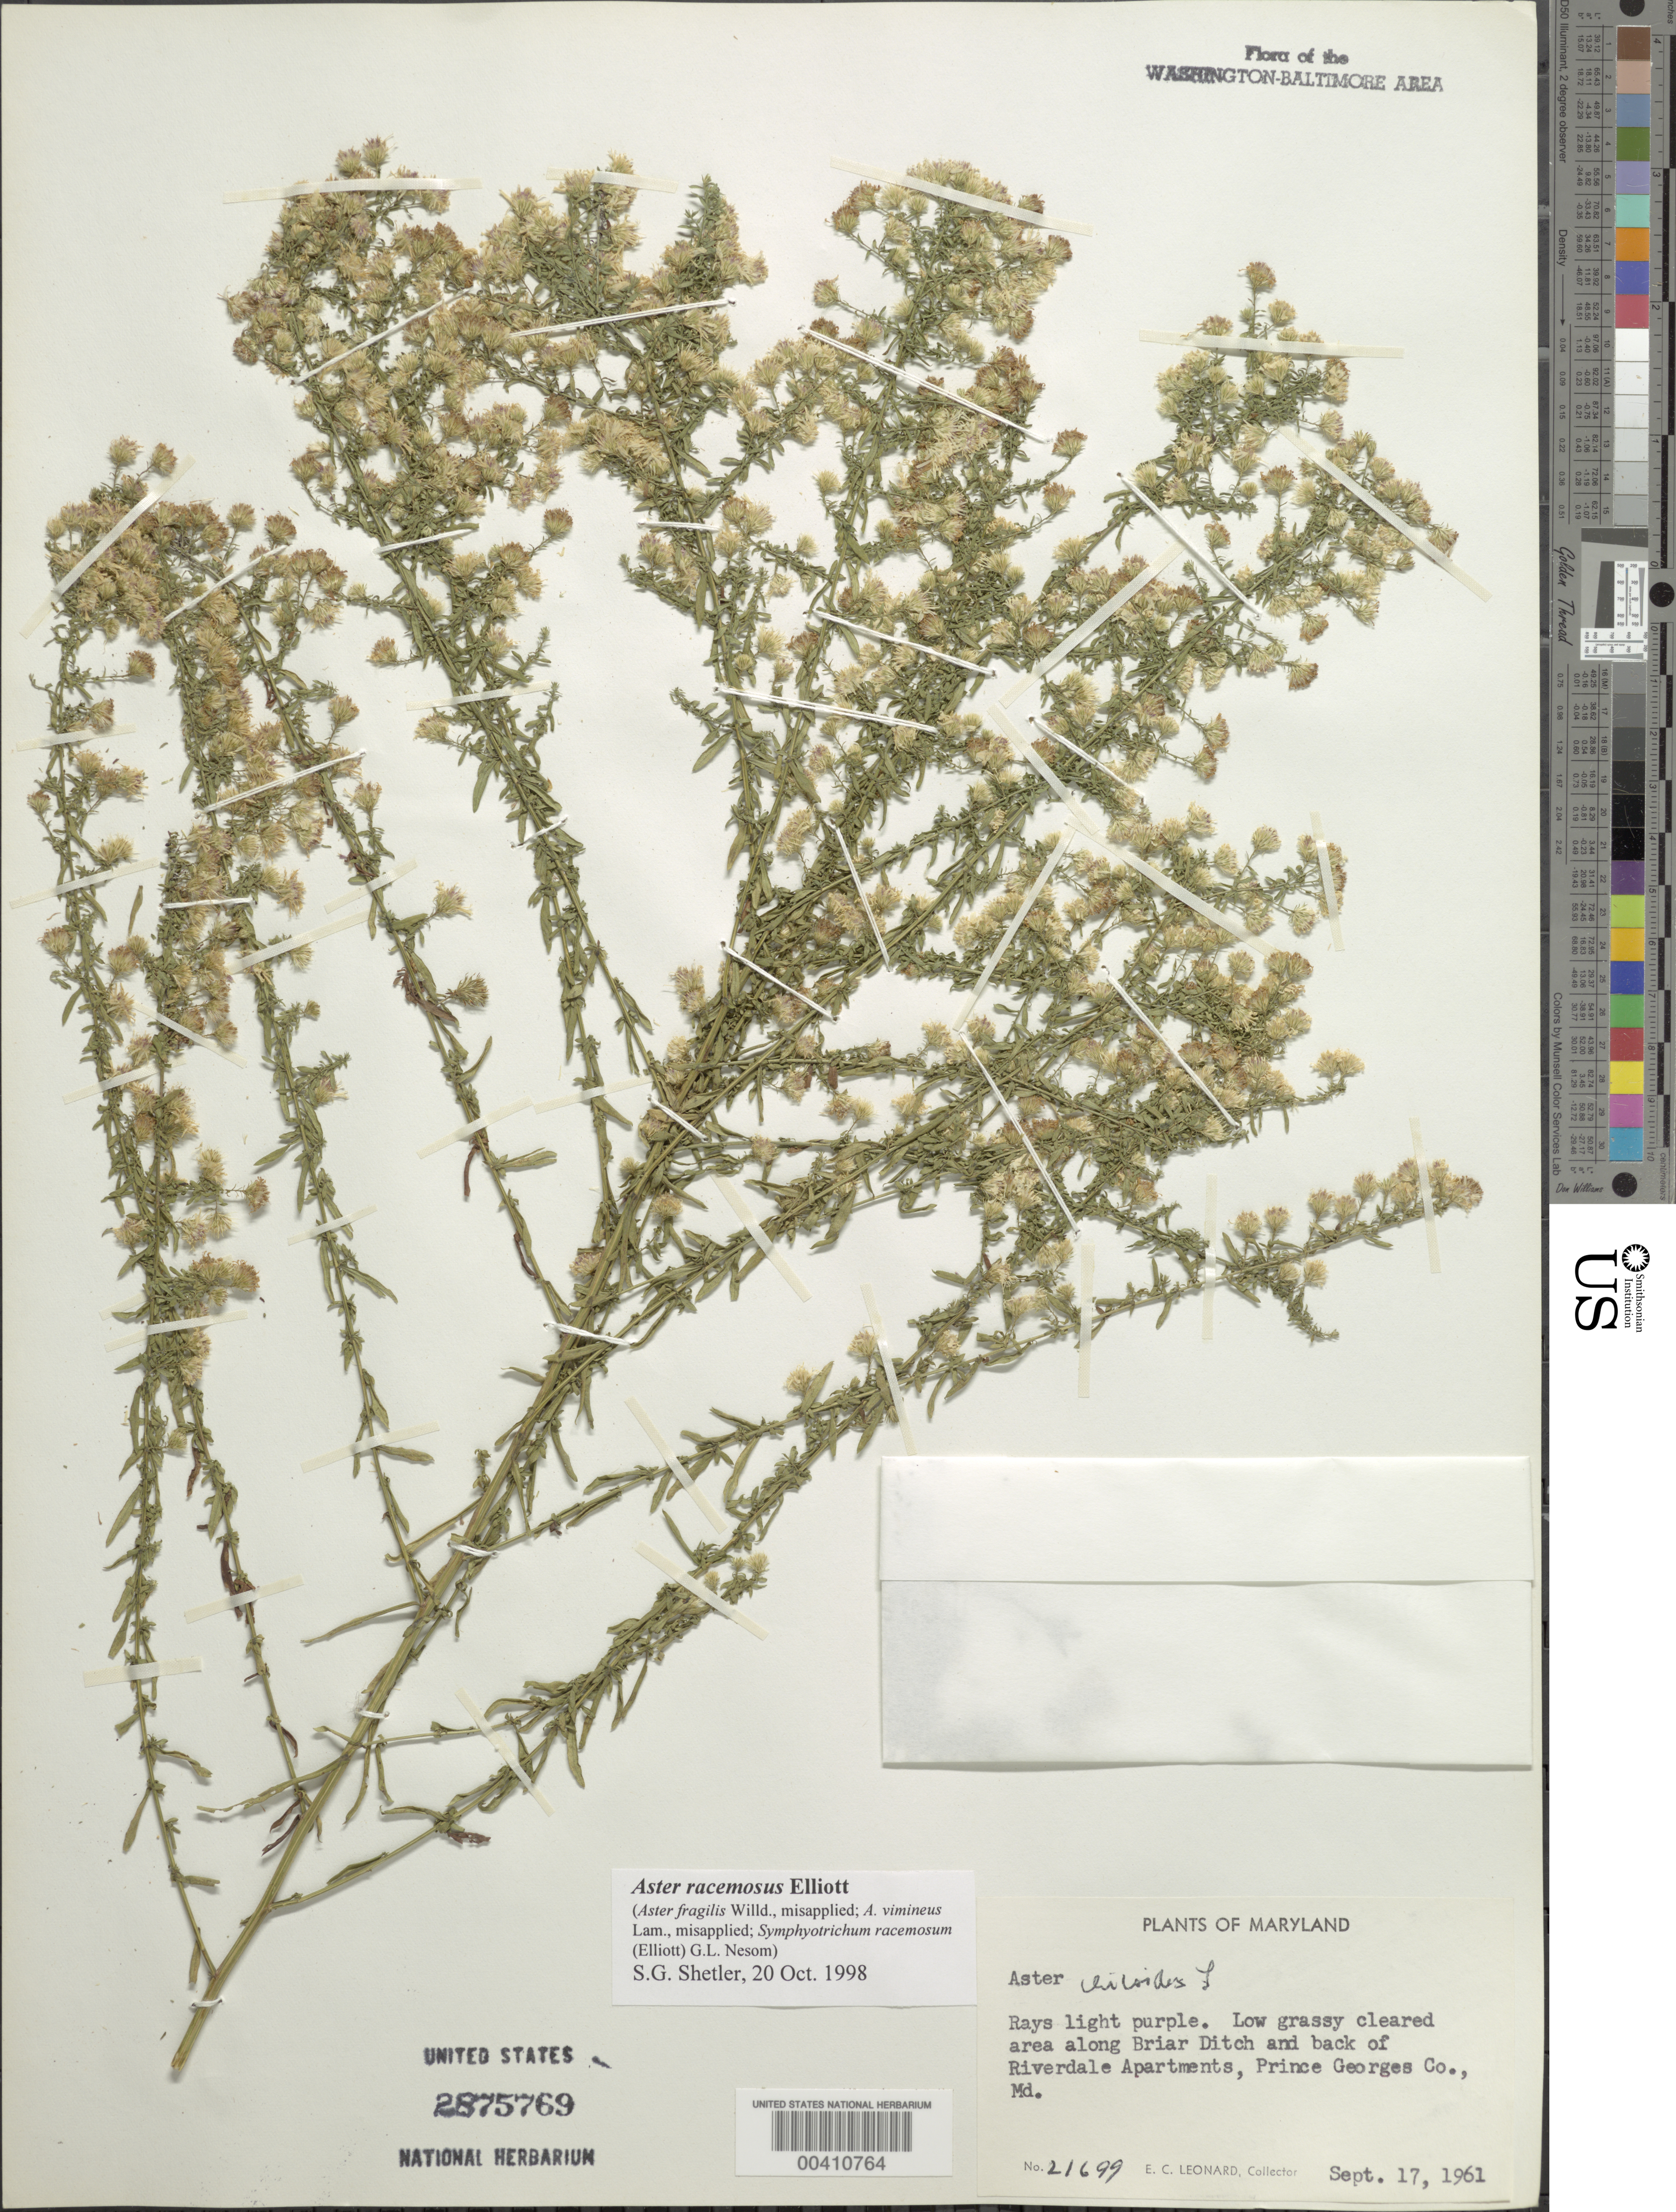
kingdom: Plantae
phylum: Tracheophyta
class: Magnoliopsida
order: Asterales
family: Asteraceae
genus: Symphyotrichum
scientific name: Symphyotrichum racemosum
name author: (Elliott) G.L. Nesom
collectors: E. C. Leonard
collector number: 21699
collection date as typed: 17 Sep 1961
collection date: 1961-09-17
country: United States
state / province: Maryland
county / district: Prince George's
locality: Briar Ditch, back of Riverdale Apartments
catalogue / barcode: US 2875769